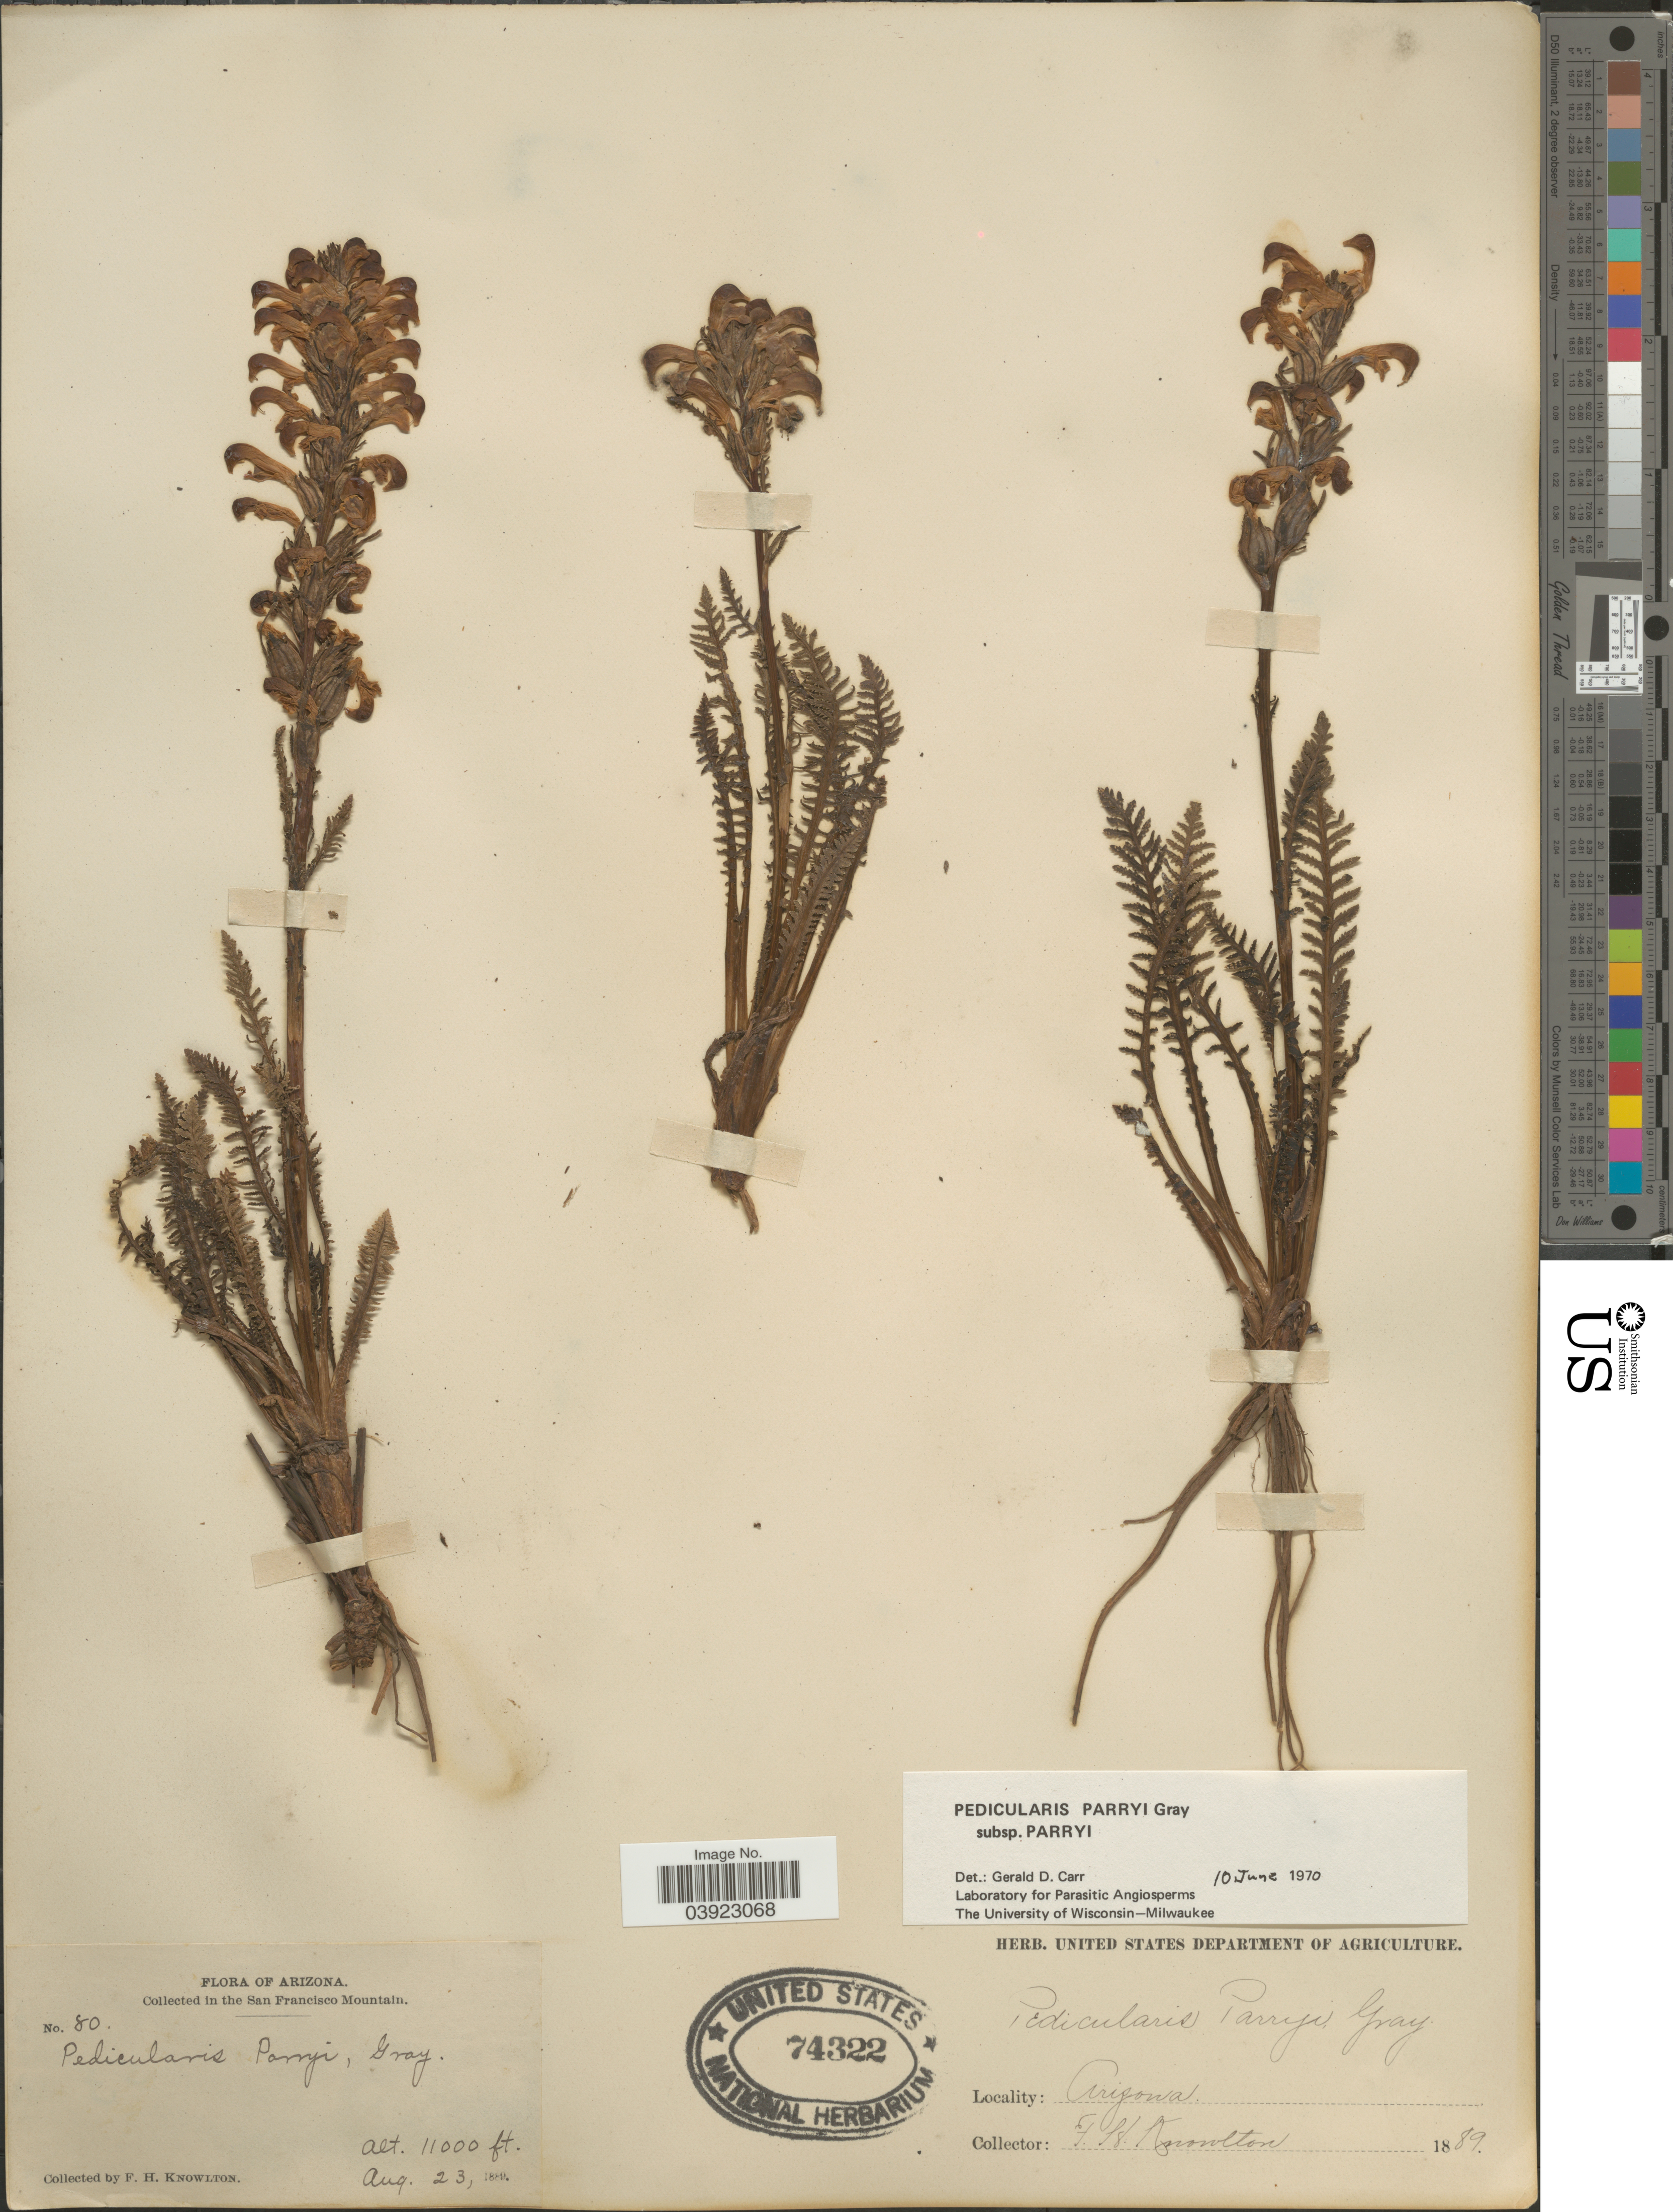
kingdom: Plantae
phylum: Tracheophyta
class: Magnoliopsida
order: Lamiales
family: Orobanchaceae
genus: Pedicularis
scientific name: Pedicularis parryi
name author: A. Gray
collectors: F. H. Knowlton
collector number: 80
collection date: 1889-08-23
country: United States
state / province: Arizona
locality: San Francisco Mountain.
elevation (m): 3353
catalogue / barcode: US 74322